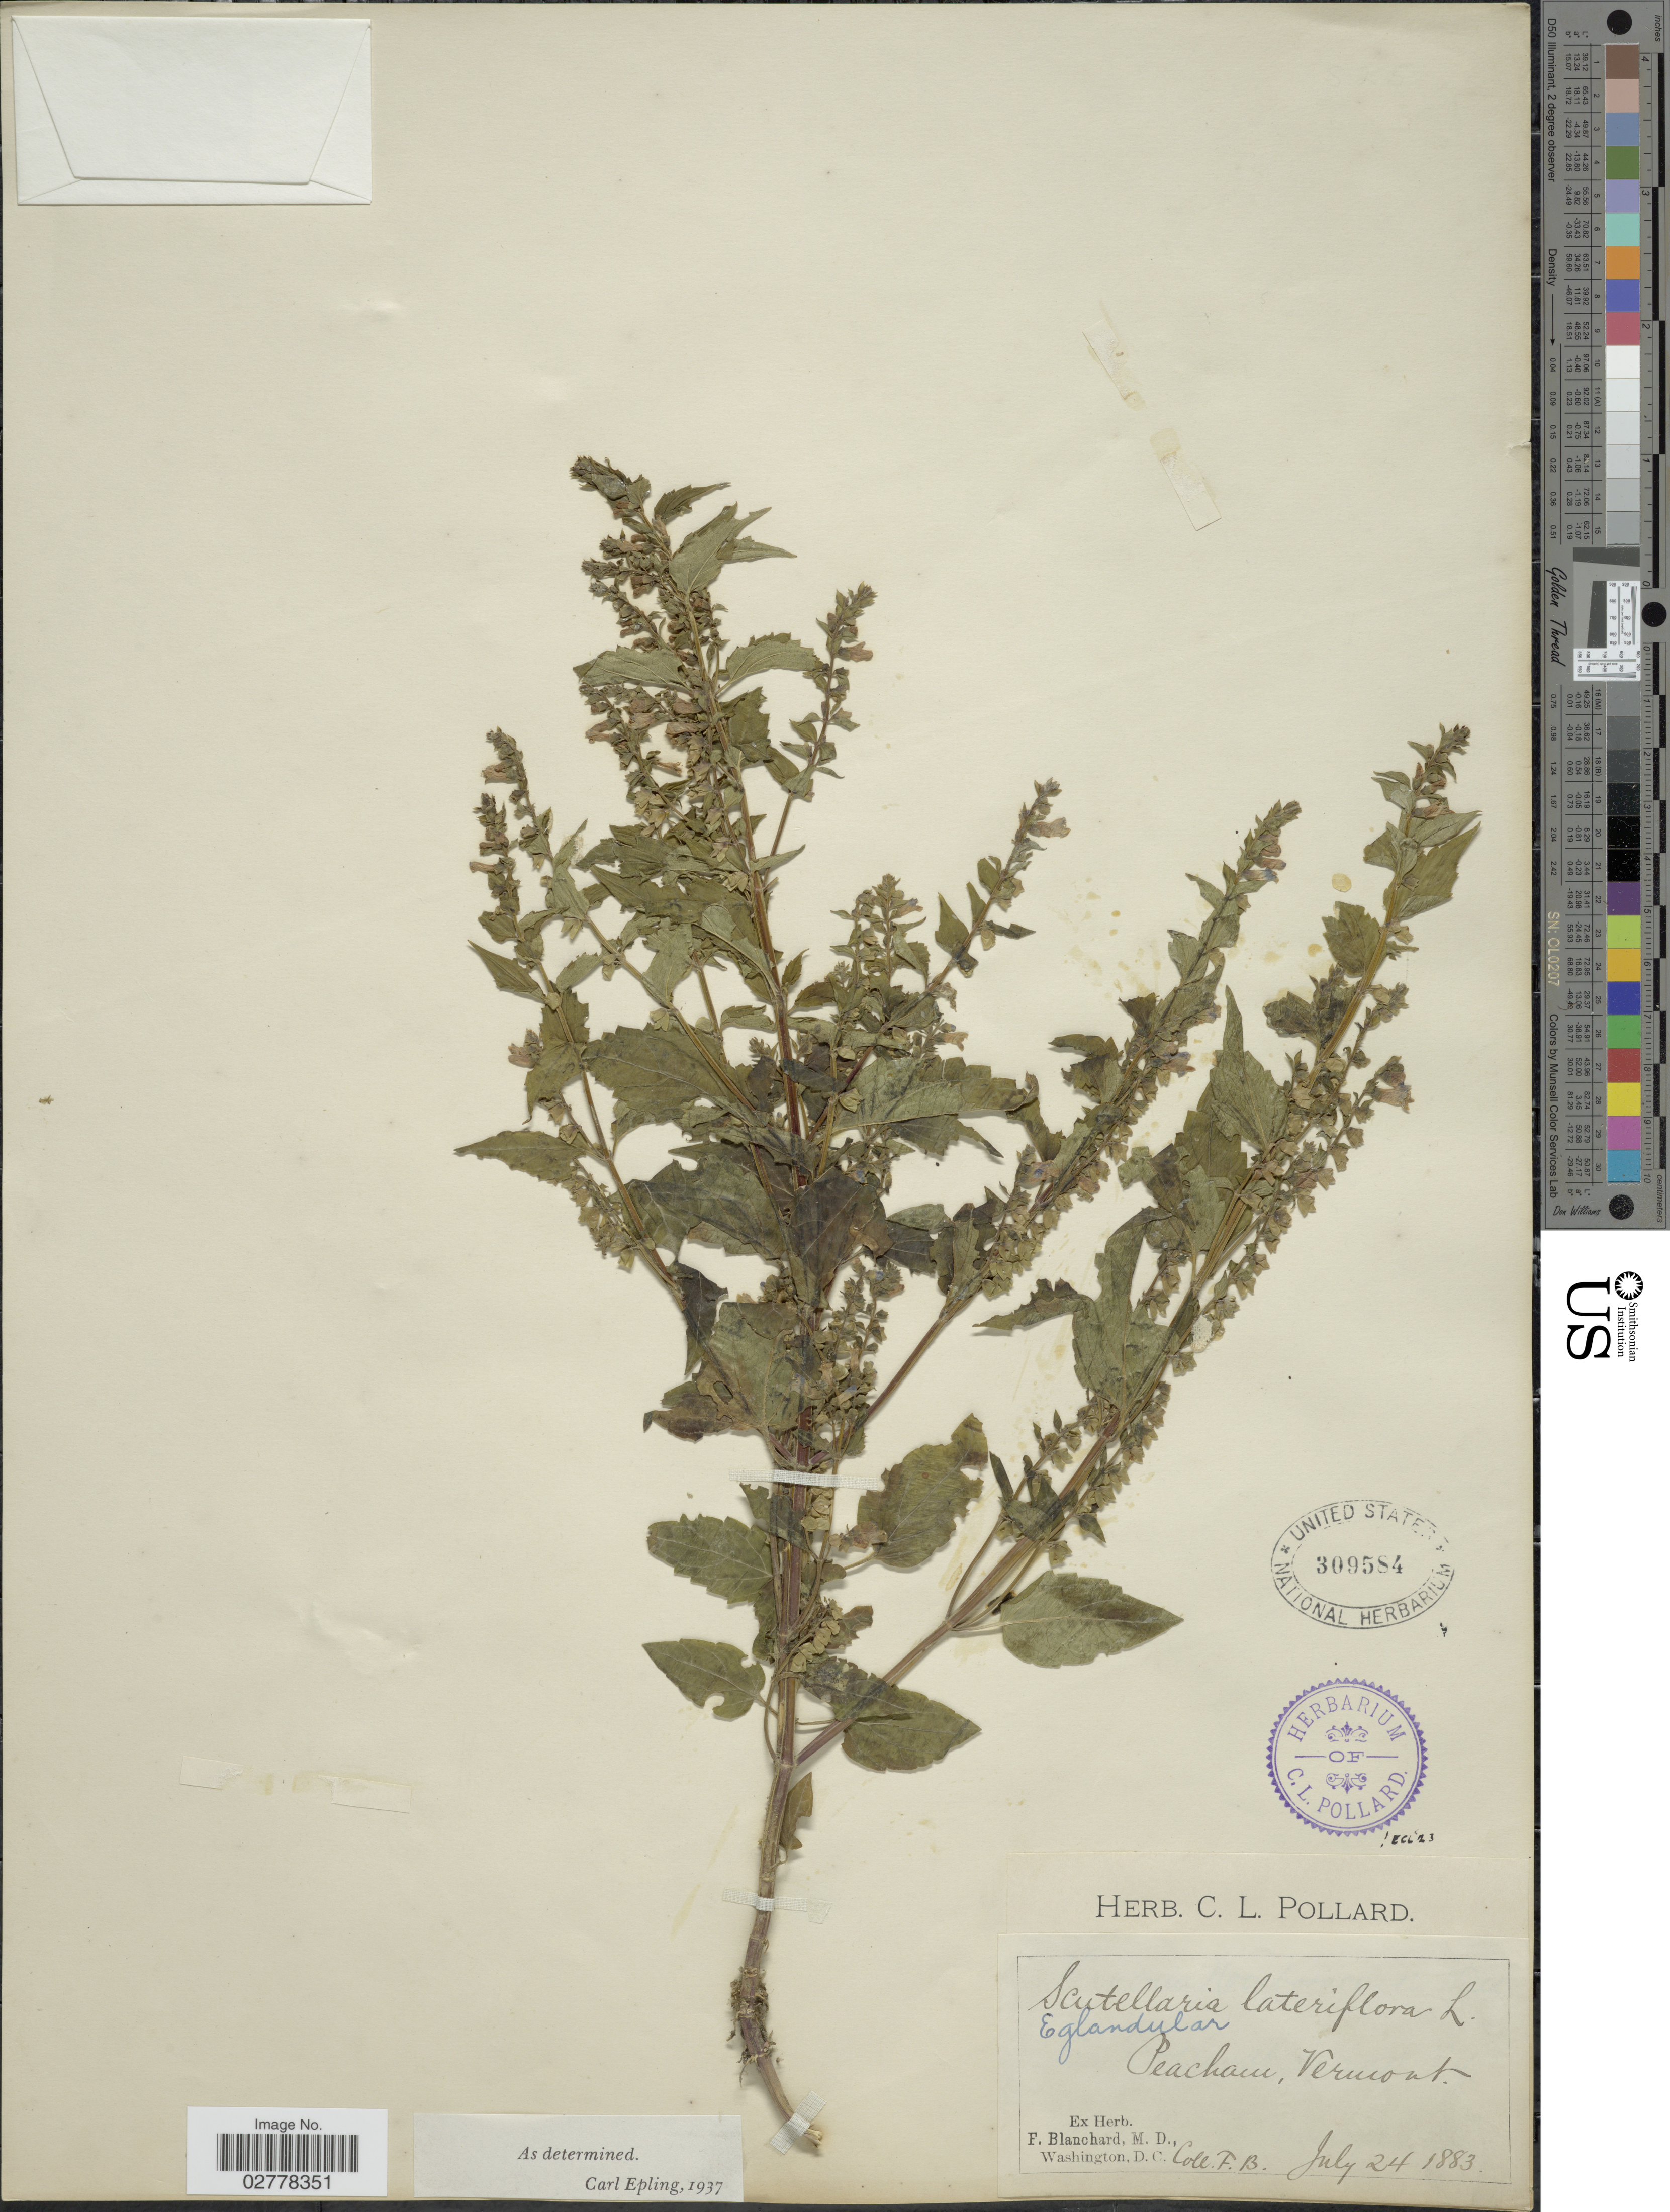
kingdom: Plantae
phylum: Tracheophyta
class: Magnoliopsida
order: Lamiales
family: Lamiaceae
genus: Scutellaria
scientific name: Scutellaria lateriflora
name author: L.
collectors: F. Blanchard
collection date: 1883-07-24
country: United States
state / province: Vermont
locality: Peacham.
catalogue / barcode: US 309584